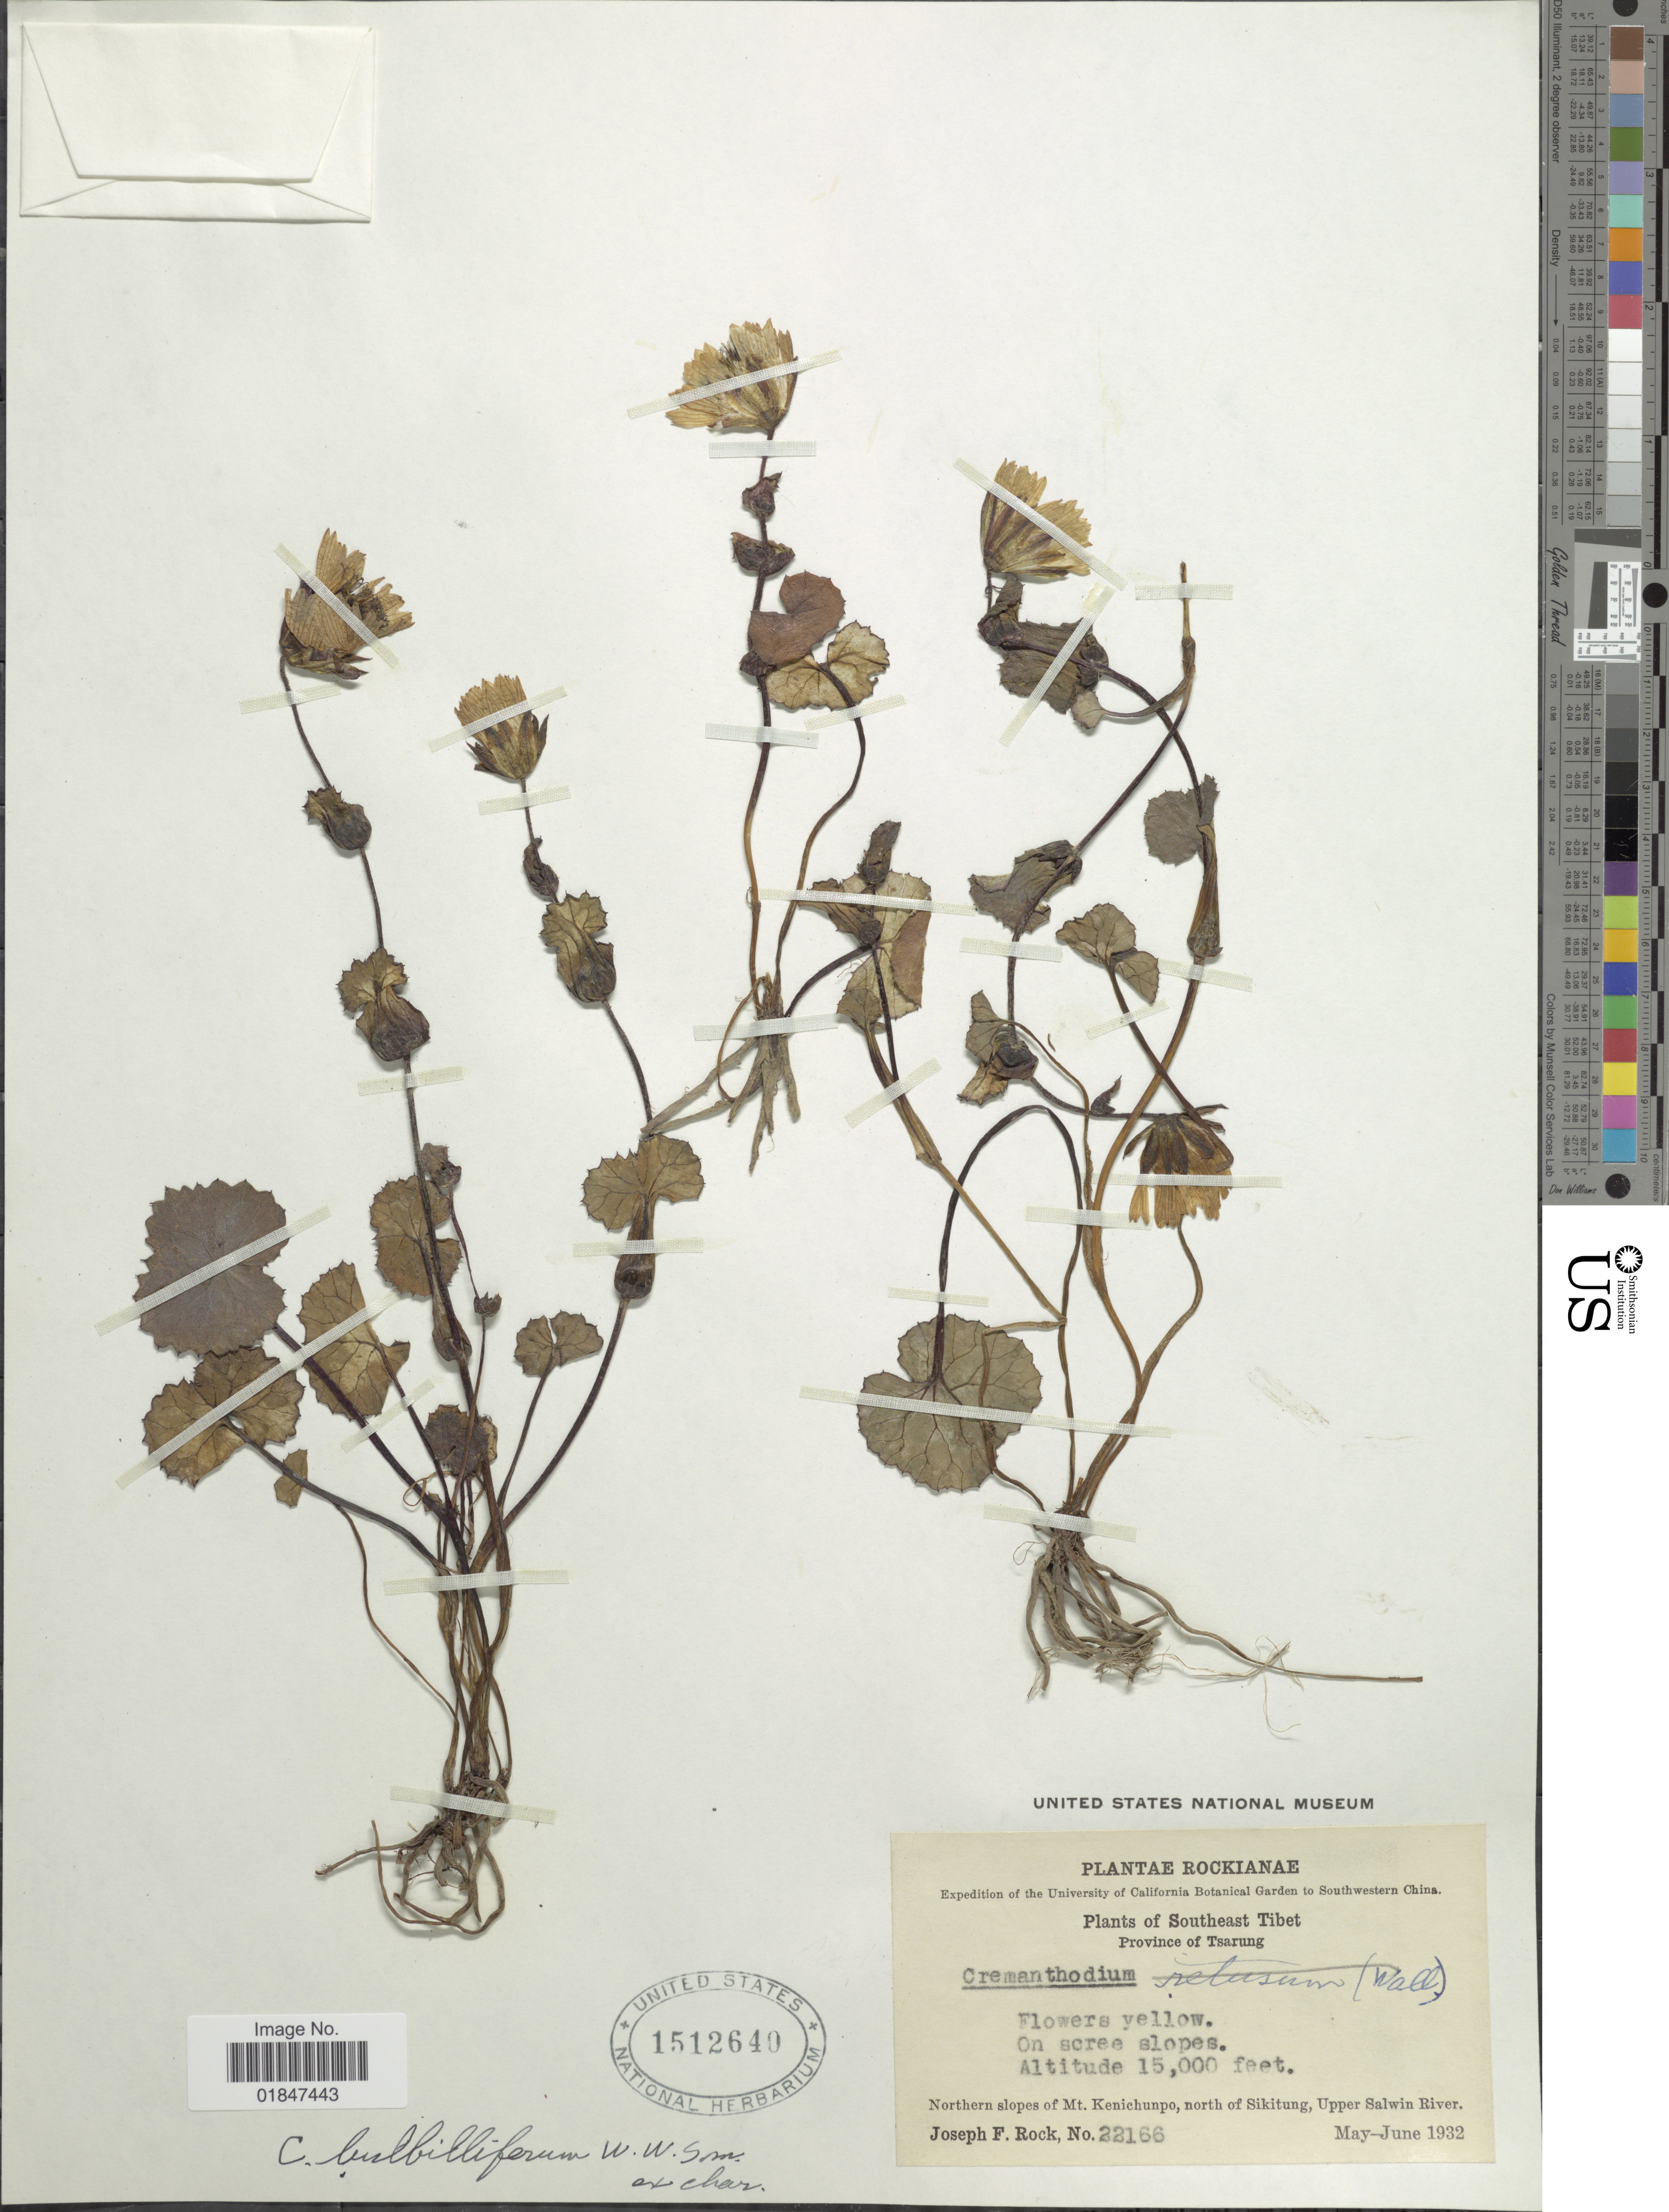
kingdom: Plantae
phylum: Tracheophyta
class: Magnoliopsida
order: Asterales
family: Asteraceae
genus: Cremanthodium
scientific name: Cremanthodium bulbilliferum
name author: W.W. Sm.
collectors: J. F. Rock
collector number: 22166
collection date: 1932-05/1932-06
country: China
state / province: Xizang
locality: Southeast Tibet, province of Tsarung, Northern slopes of Mt. Kenichunpo, north of Sikitung, Upper Salwin River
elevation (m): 4572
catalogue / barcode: US 1512640